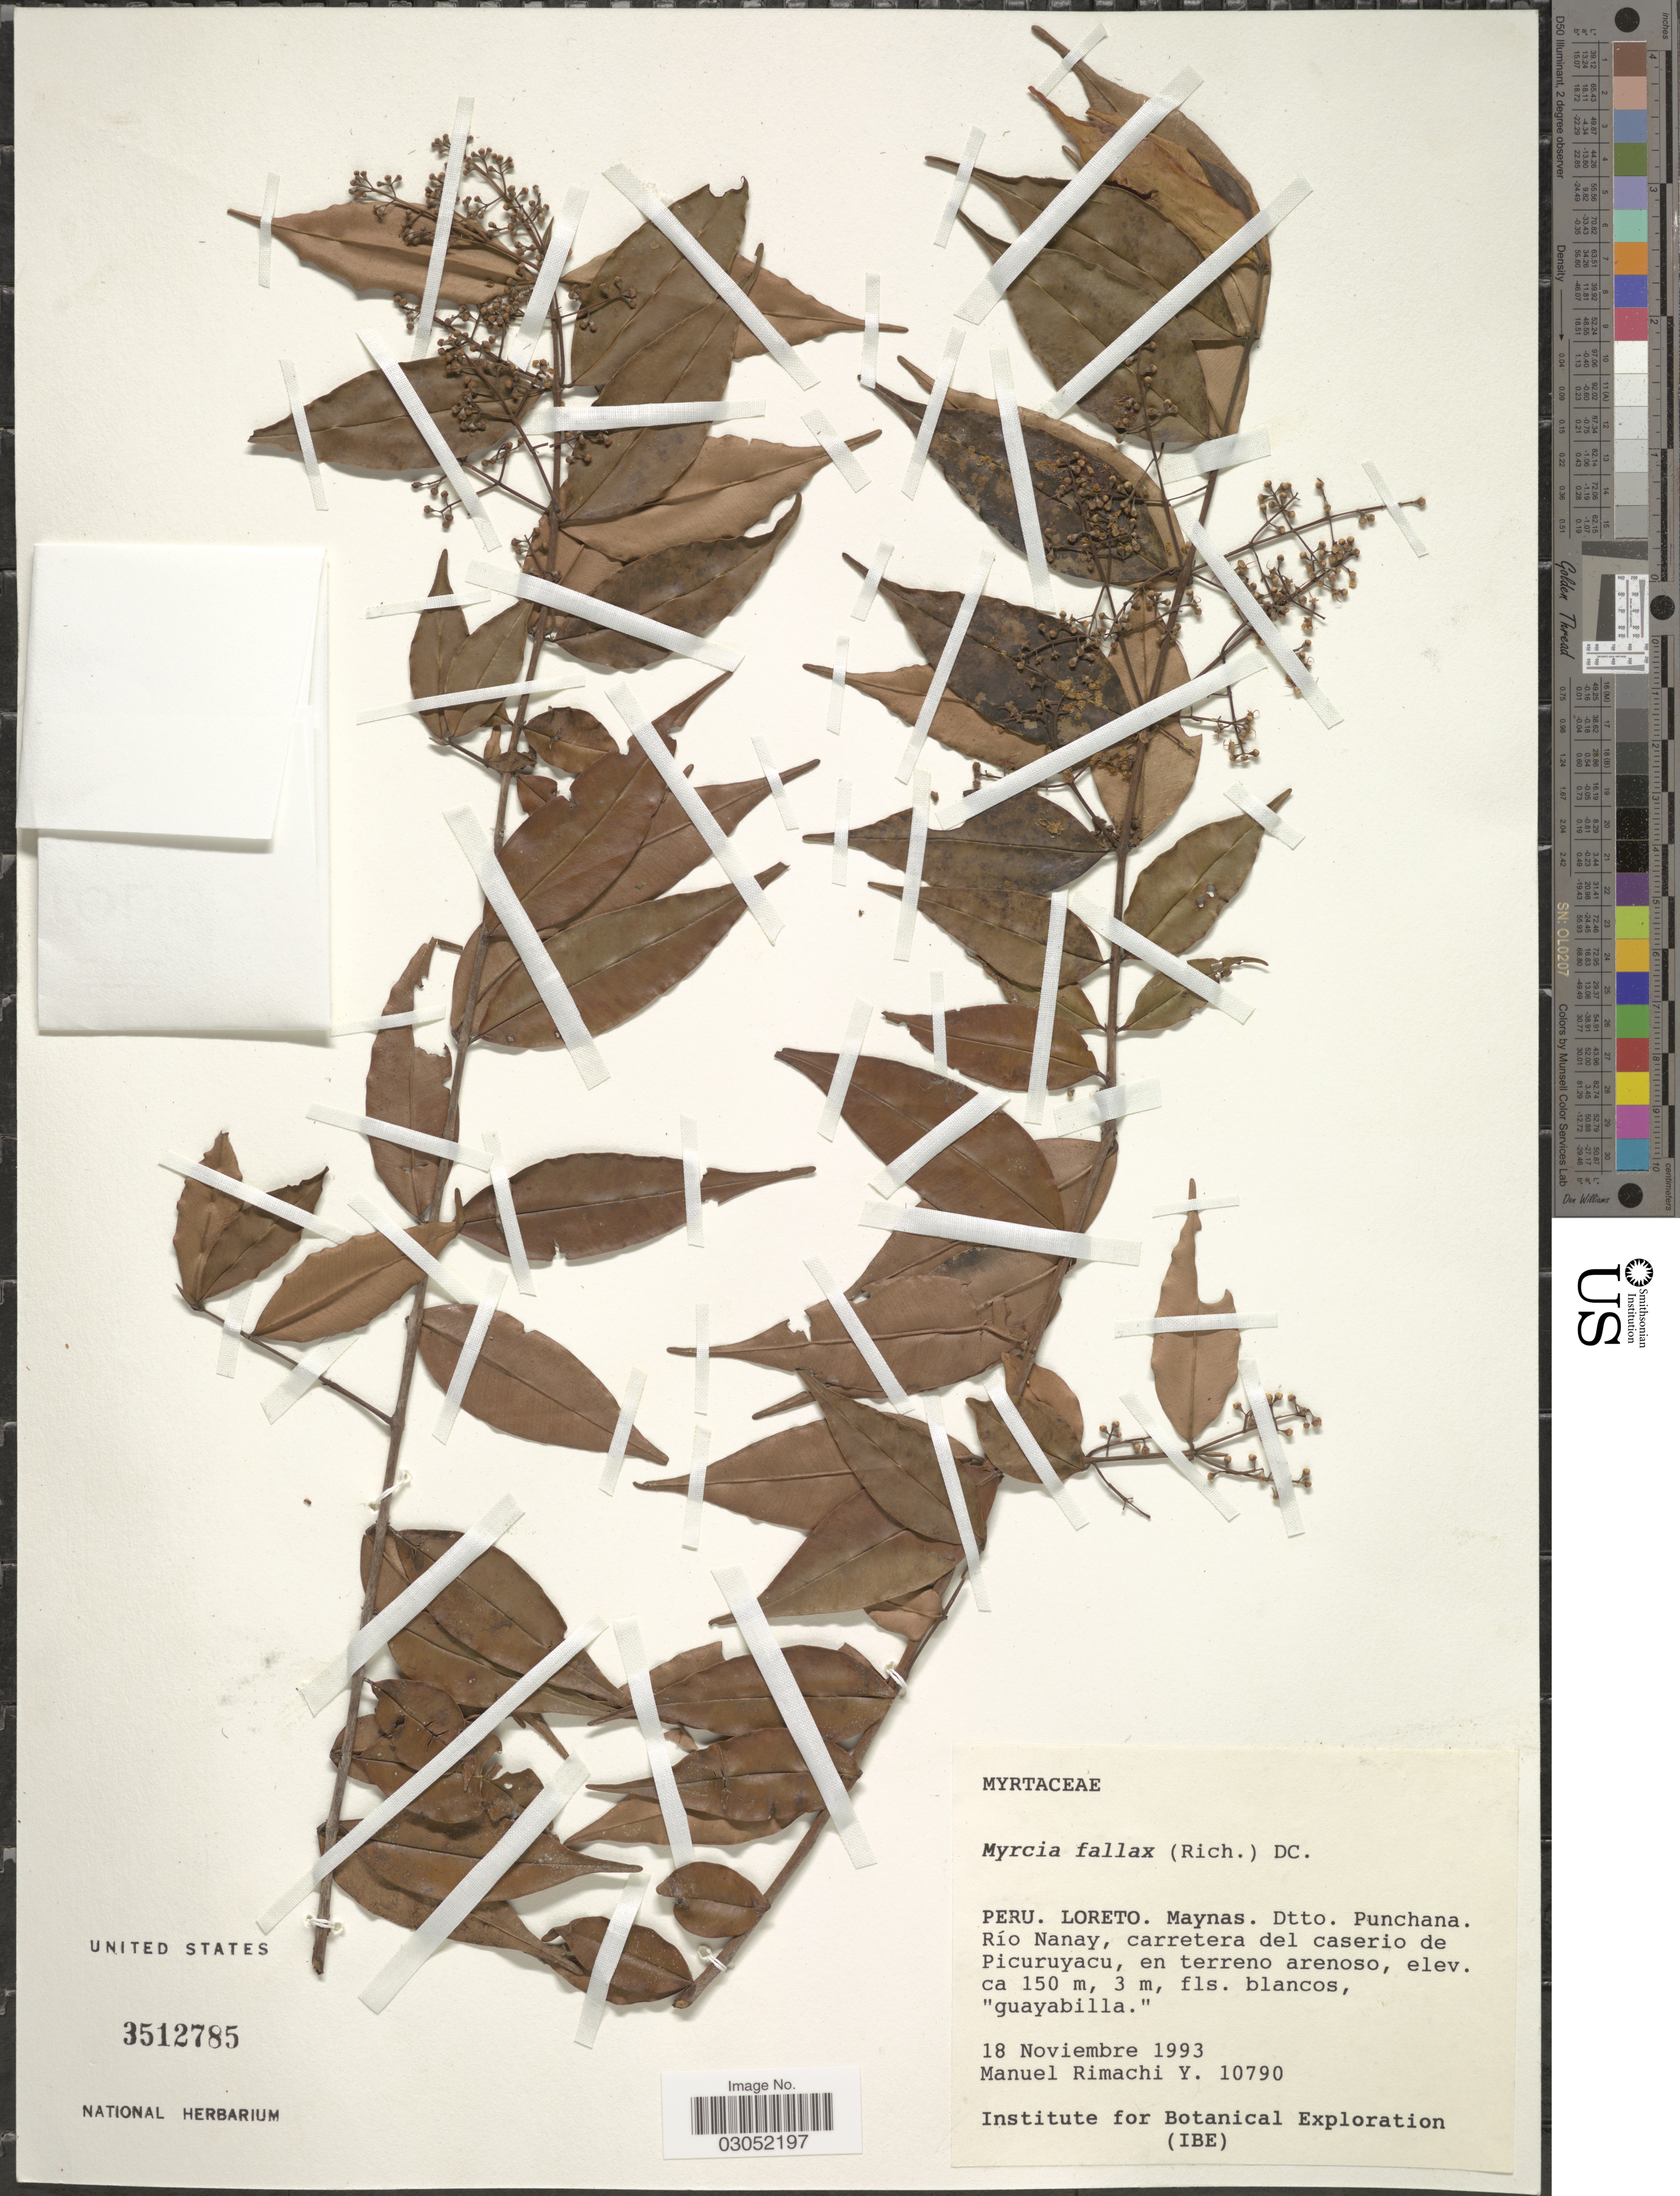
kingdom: Plantae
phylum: Tracheophyta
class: Magnoliopsida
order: Myrtales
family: Myrtaceae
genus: Myrcia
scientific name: Myrcia fallax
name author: (Rich.) DC.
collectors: M. Rimachi Y.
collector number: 10790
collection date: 1993-11-18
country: Peru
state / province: Loreto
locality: Maynas. Dtto. Punchana. Río Nanay, carretera del caserio de Picuruyacu.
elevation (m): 150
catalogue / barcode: US 3512785